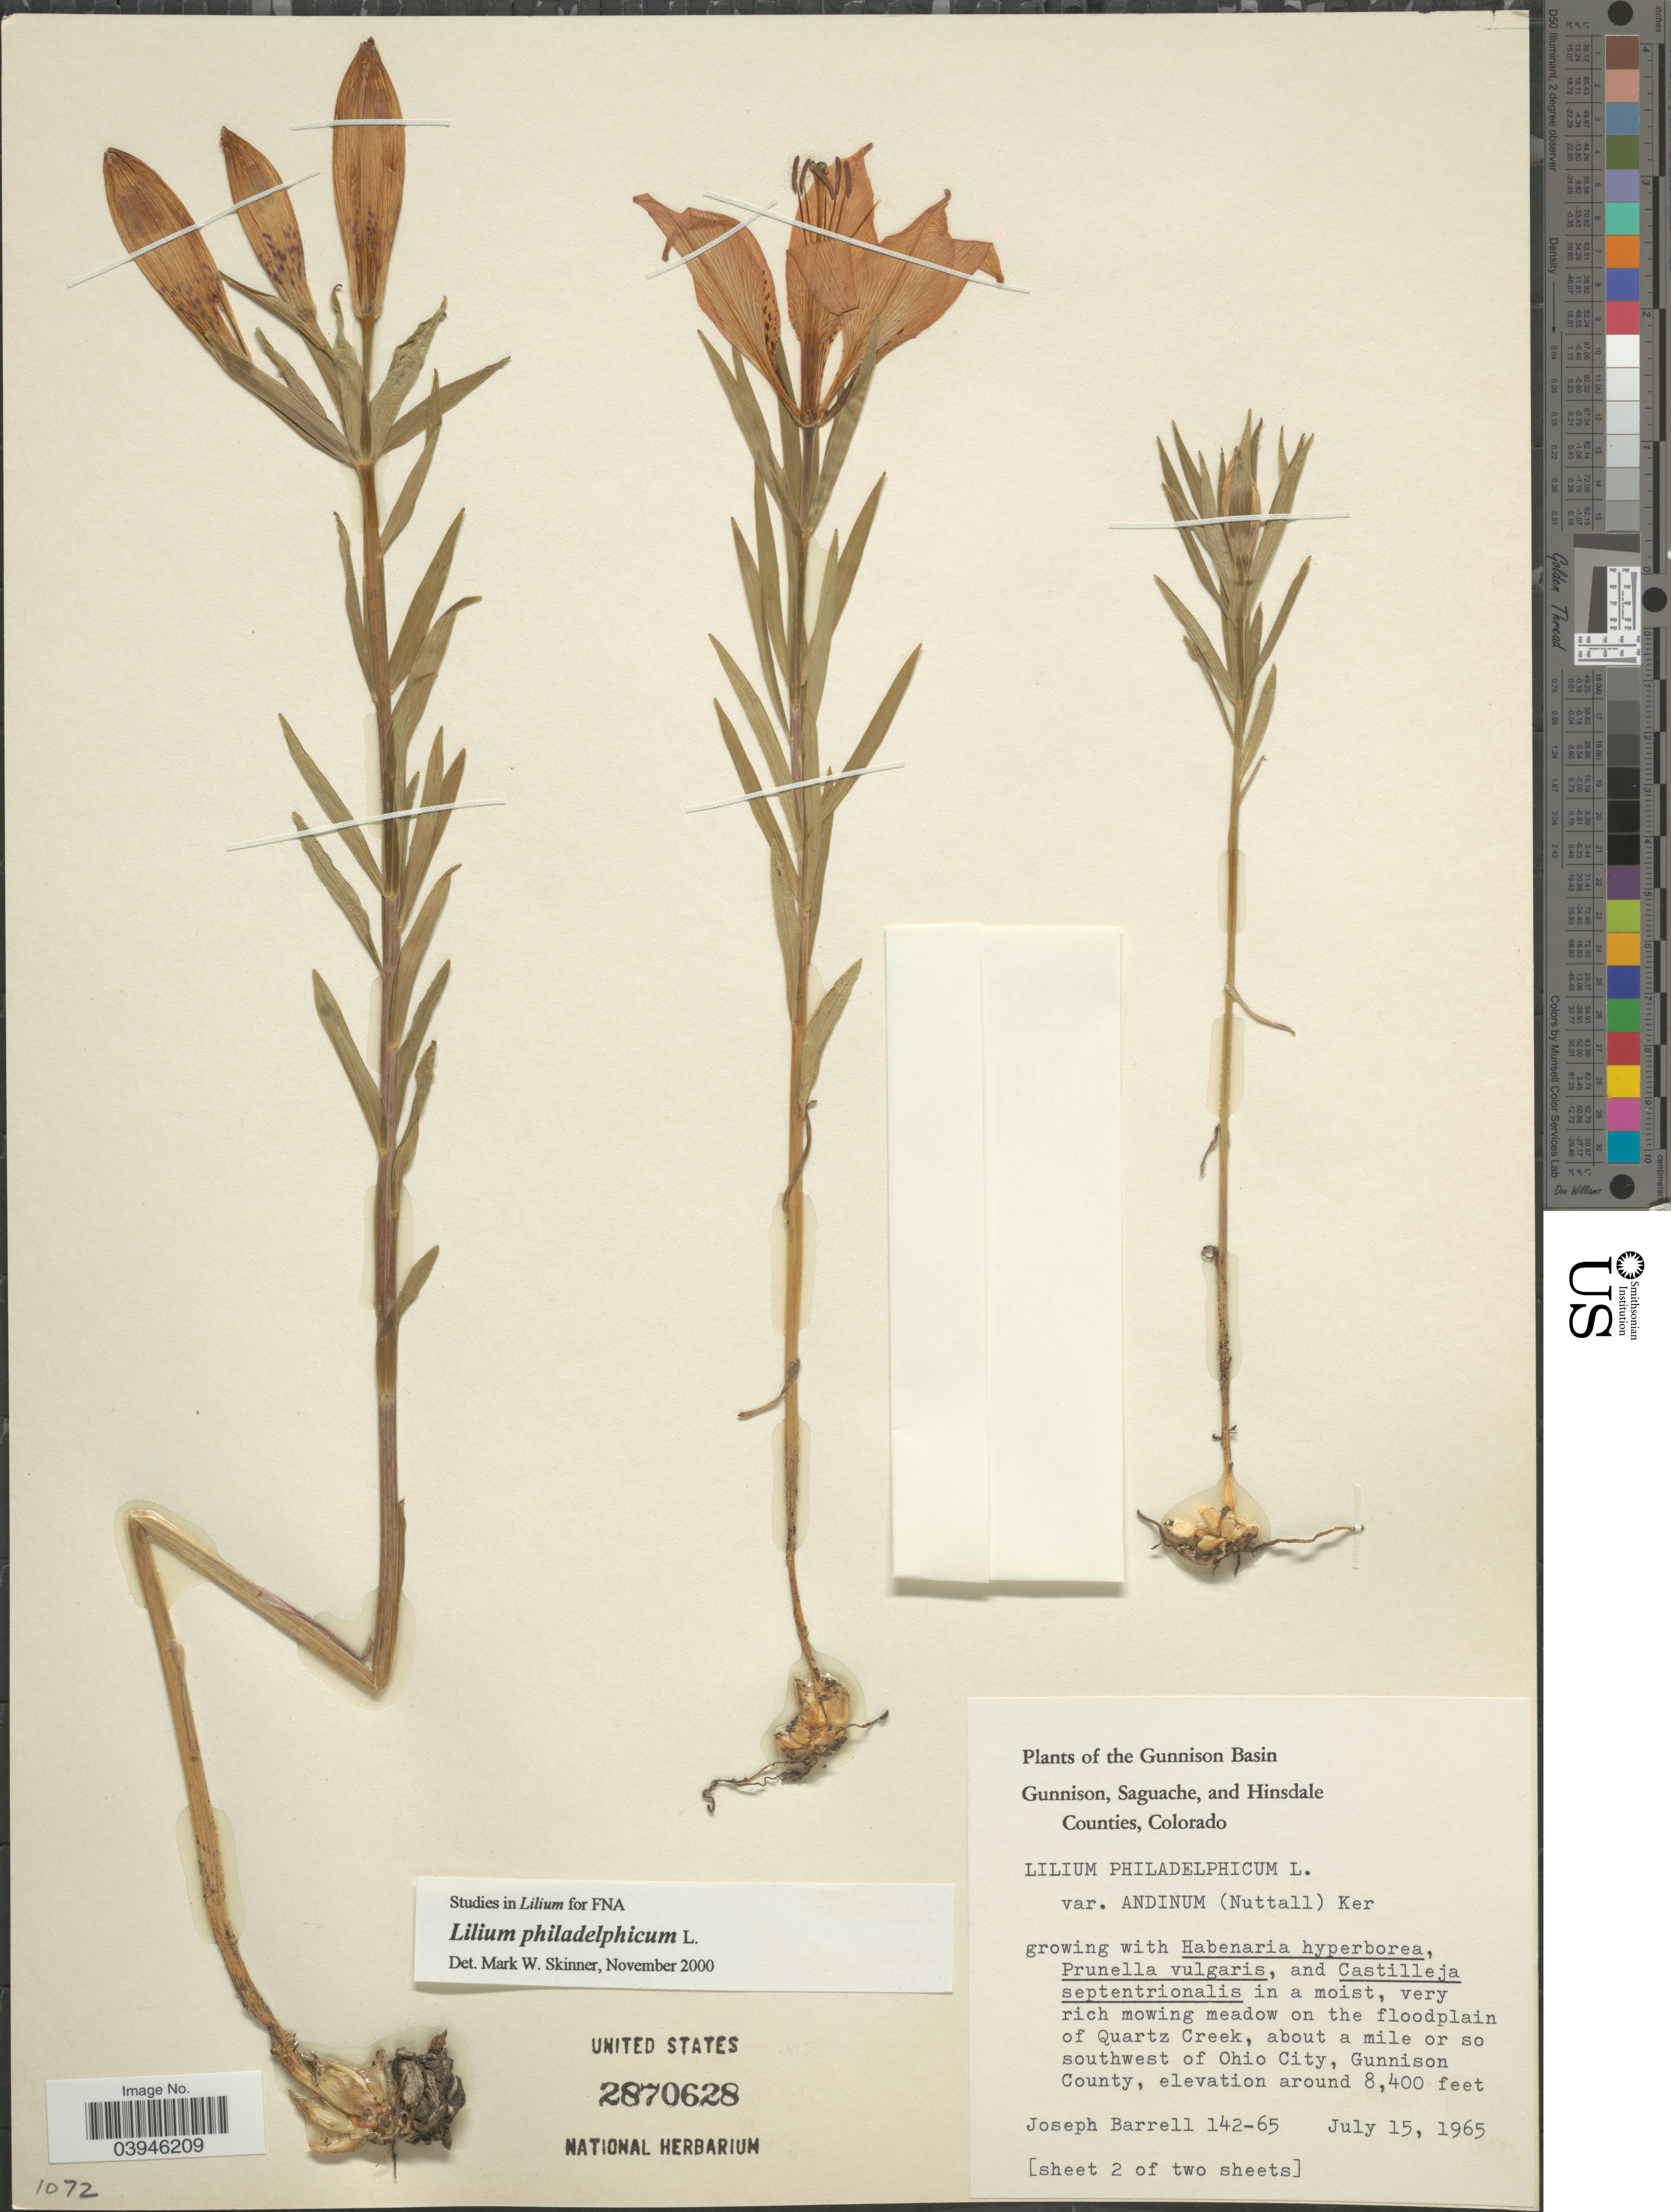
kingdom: Plantae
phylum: Tracheophyta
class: Liliopsida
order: Liliales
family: Liliaceae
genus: Lilium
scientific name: Lilium philadelphicum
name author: L.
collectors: J. Barrell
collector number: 142-65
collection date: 1965-07-15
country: United States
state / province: Colorado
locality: The Gunnison Basin. On the floodplain of Quartz Creek, about a mile or so southwest of Ohio City, Gunnison County.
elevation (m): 2560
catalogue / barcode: US 2870628